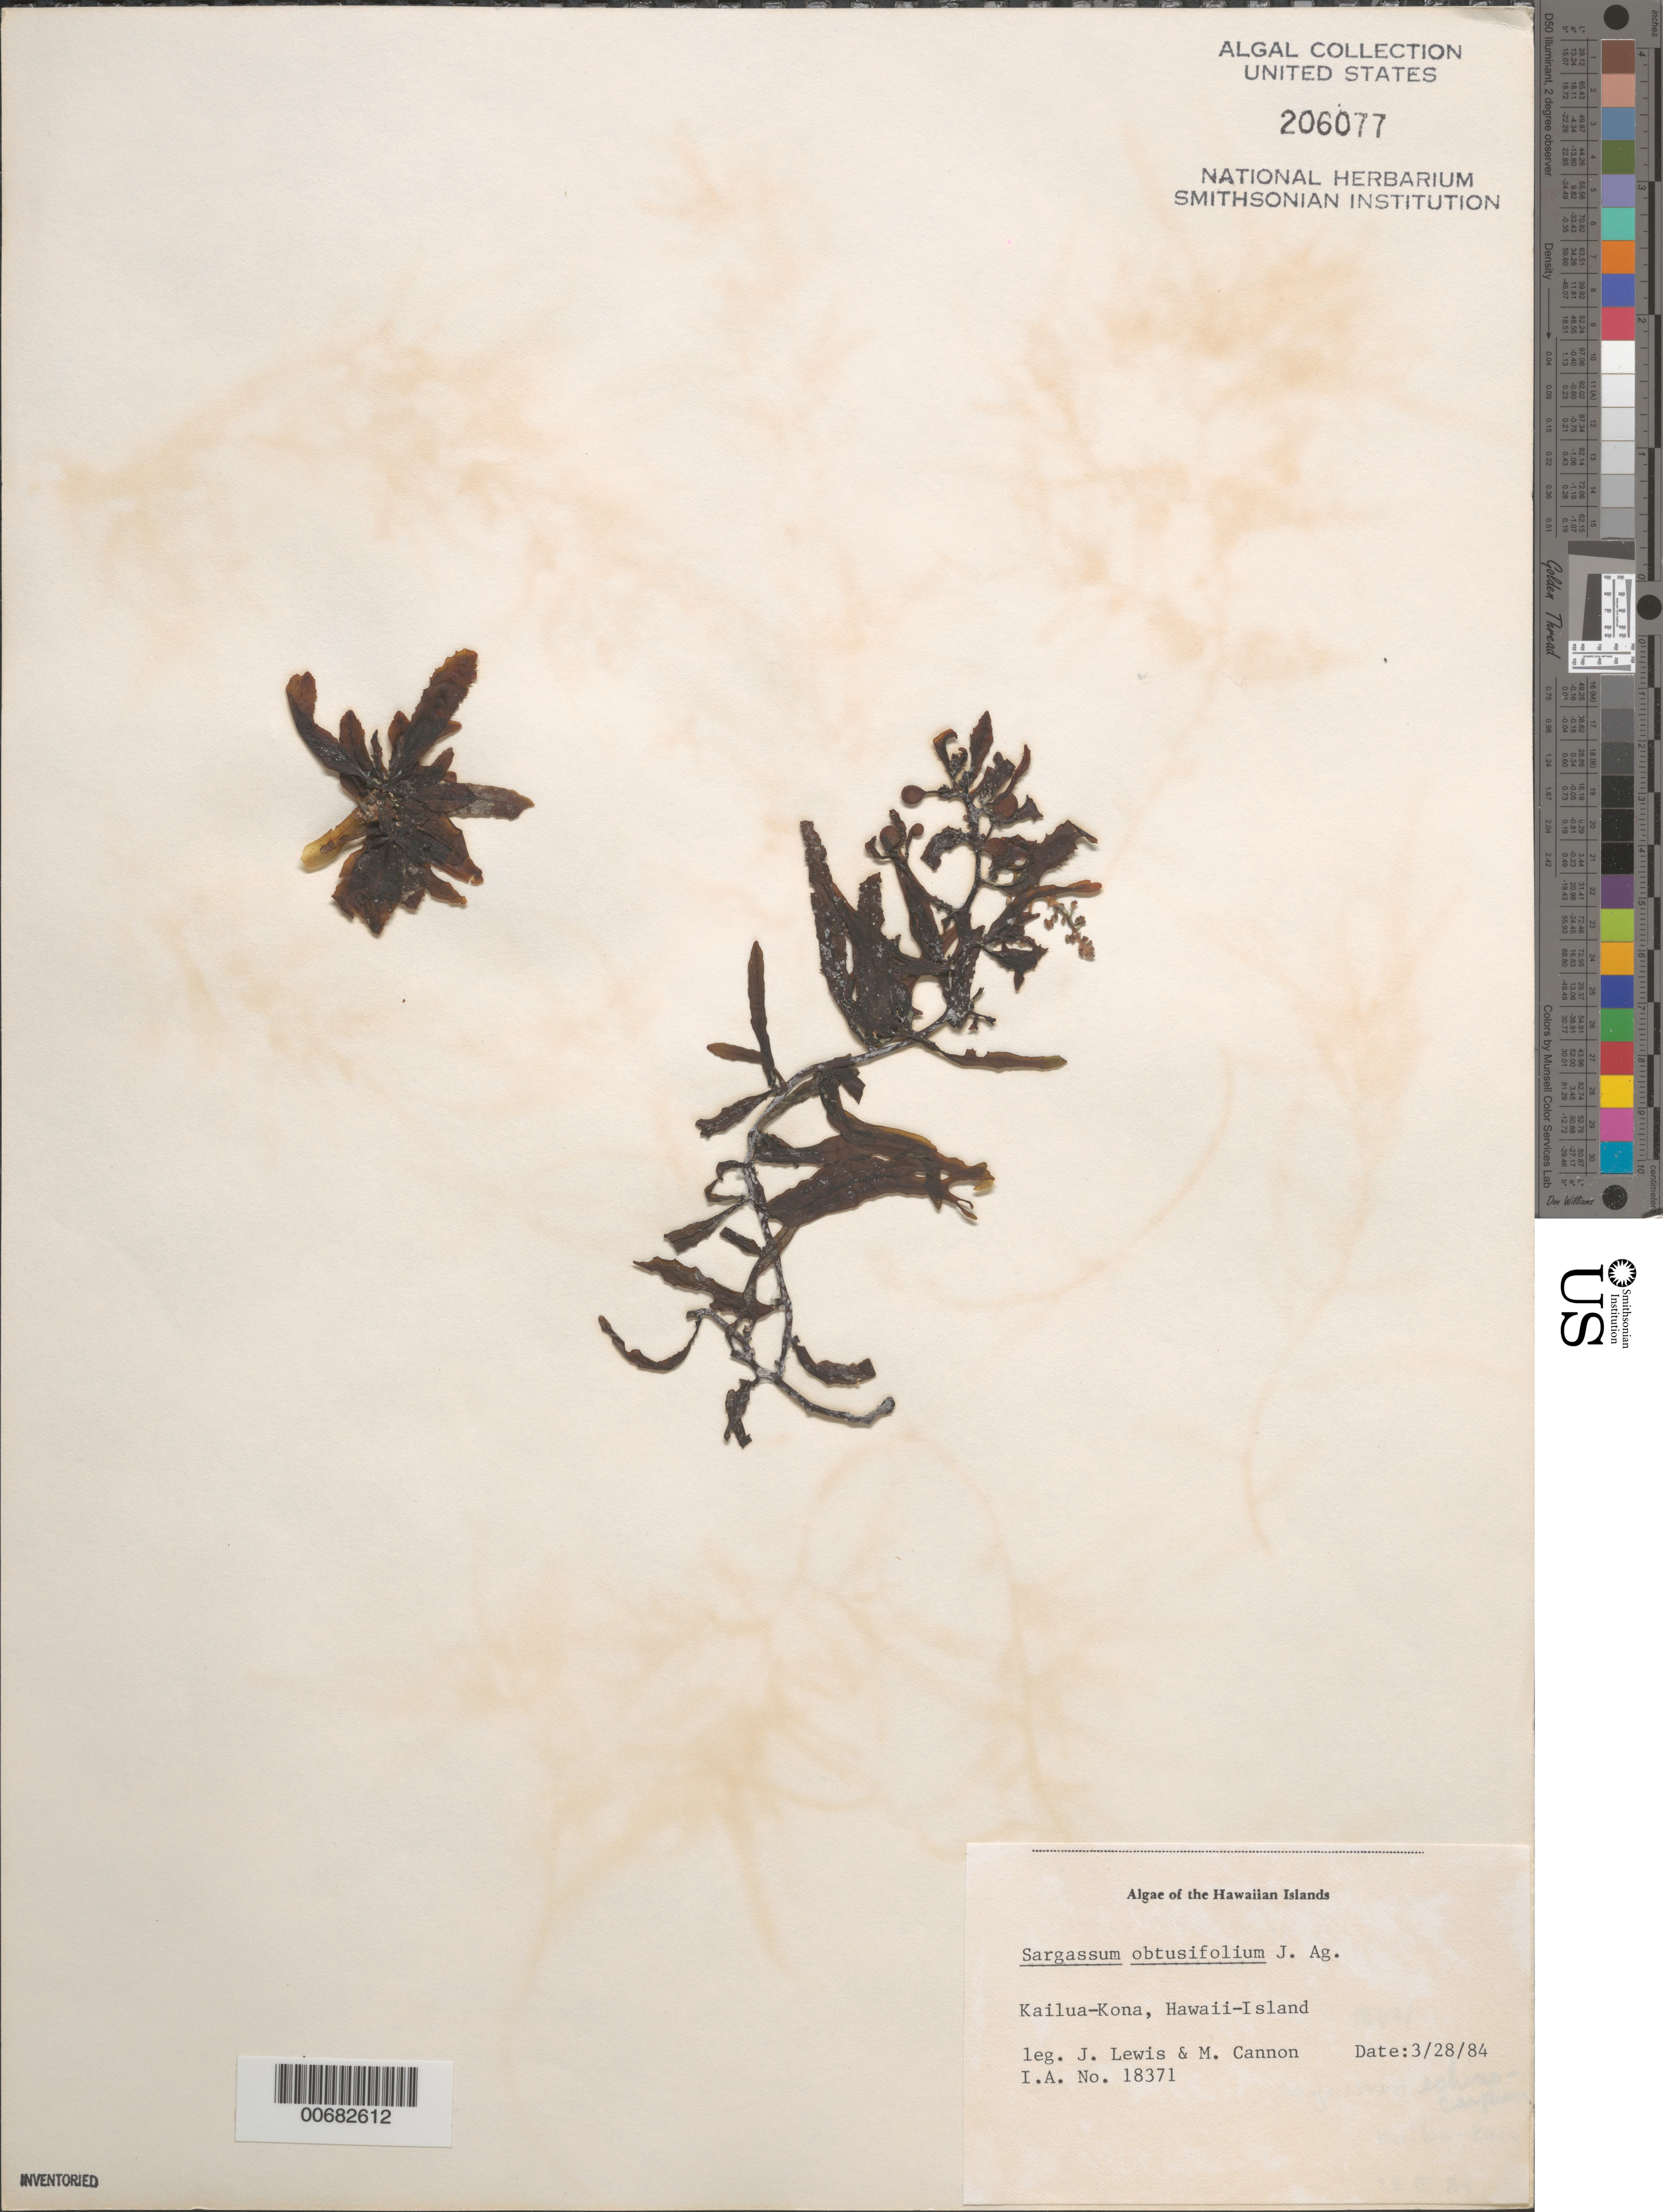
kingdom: Chromista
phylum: Ochrophyta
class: Phaeophyceae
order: Fucales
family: Sargassaceae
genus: Sargassum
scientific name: Sargassum obtusifolium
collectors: J. Lewis & M. Cannon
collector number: IAA 18371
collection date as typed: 28 Mar 1984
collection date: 1984-03-28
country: United States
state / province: Hawaii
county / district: Hawaii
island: Hawaii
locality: Kailua-Kona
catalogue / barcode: US 206077